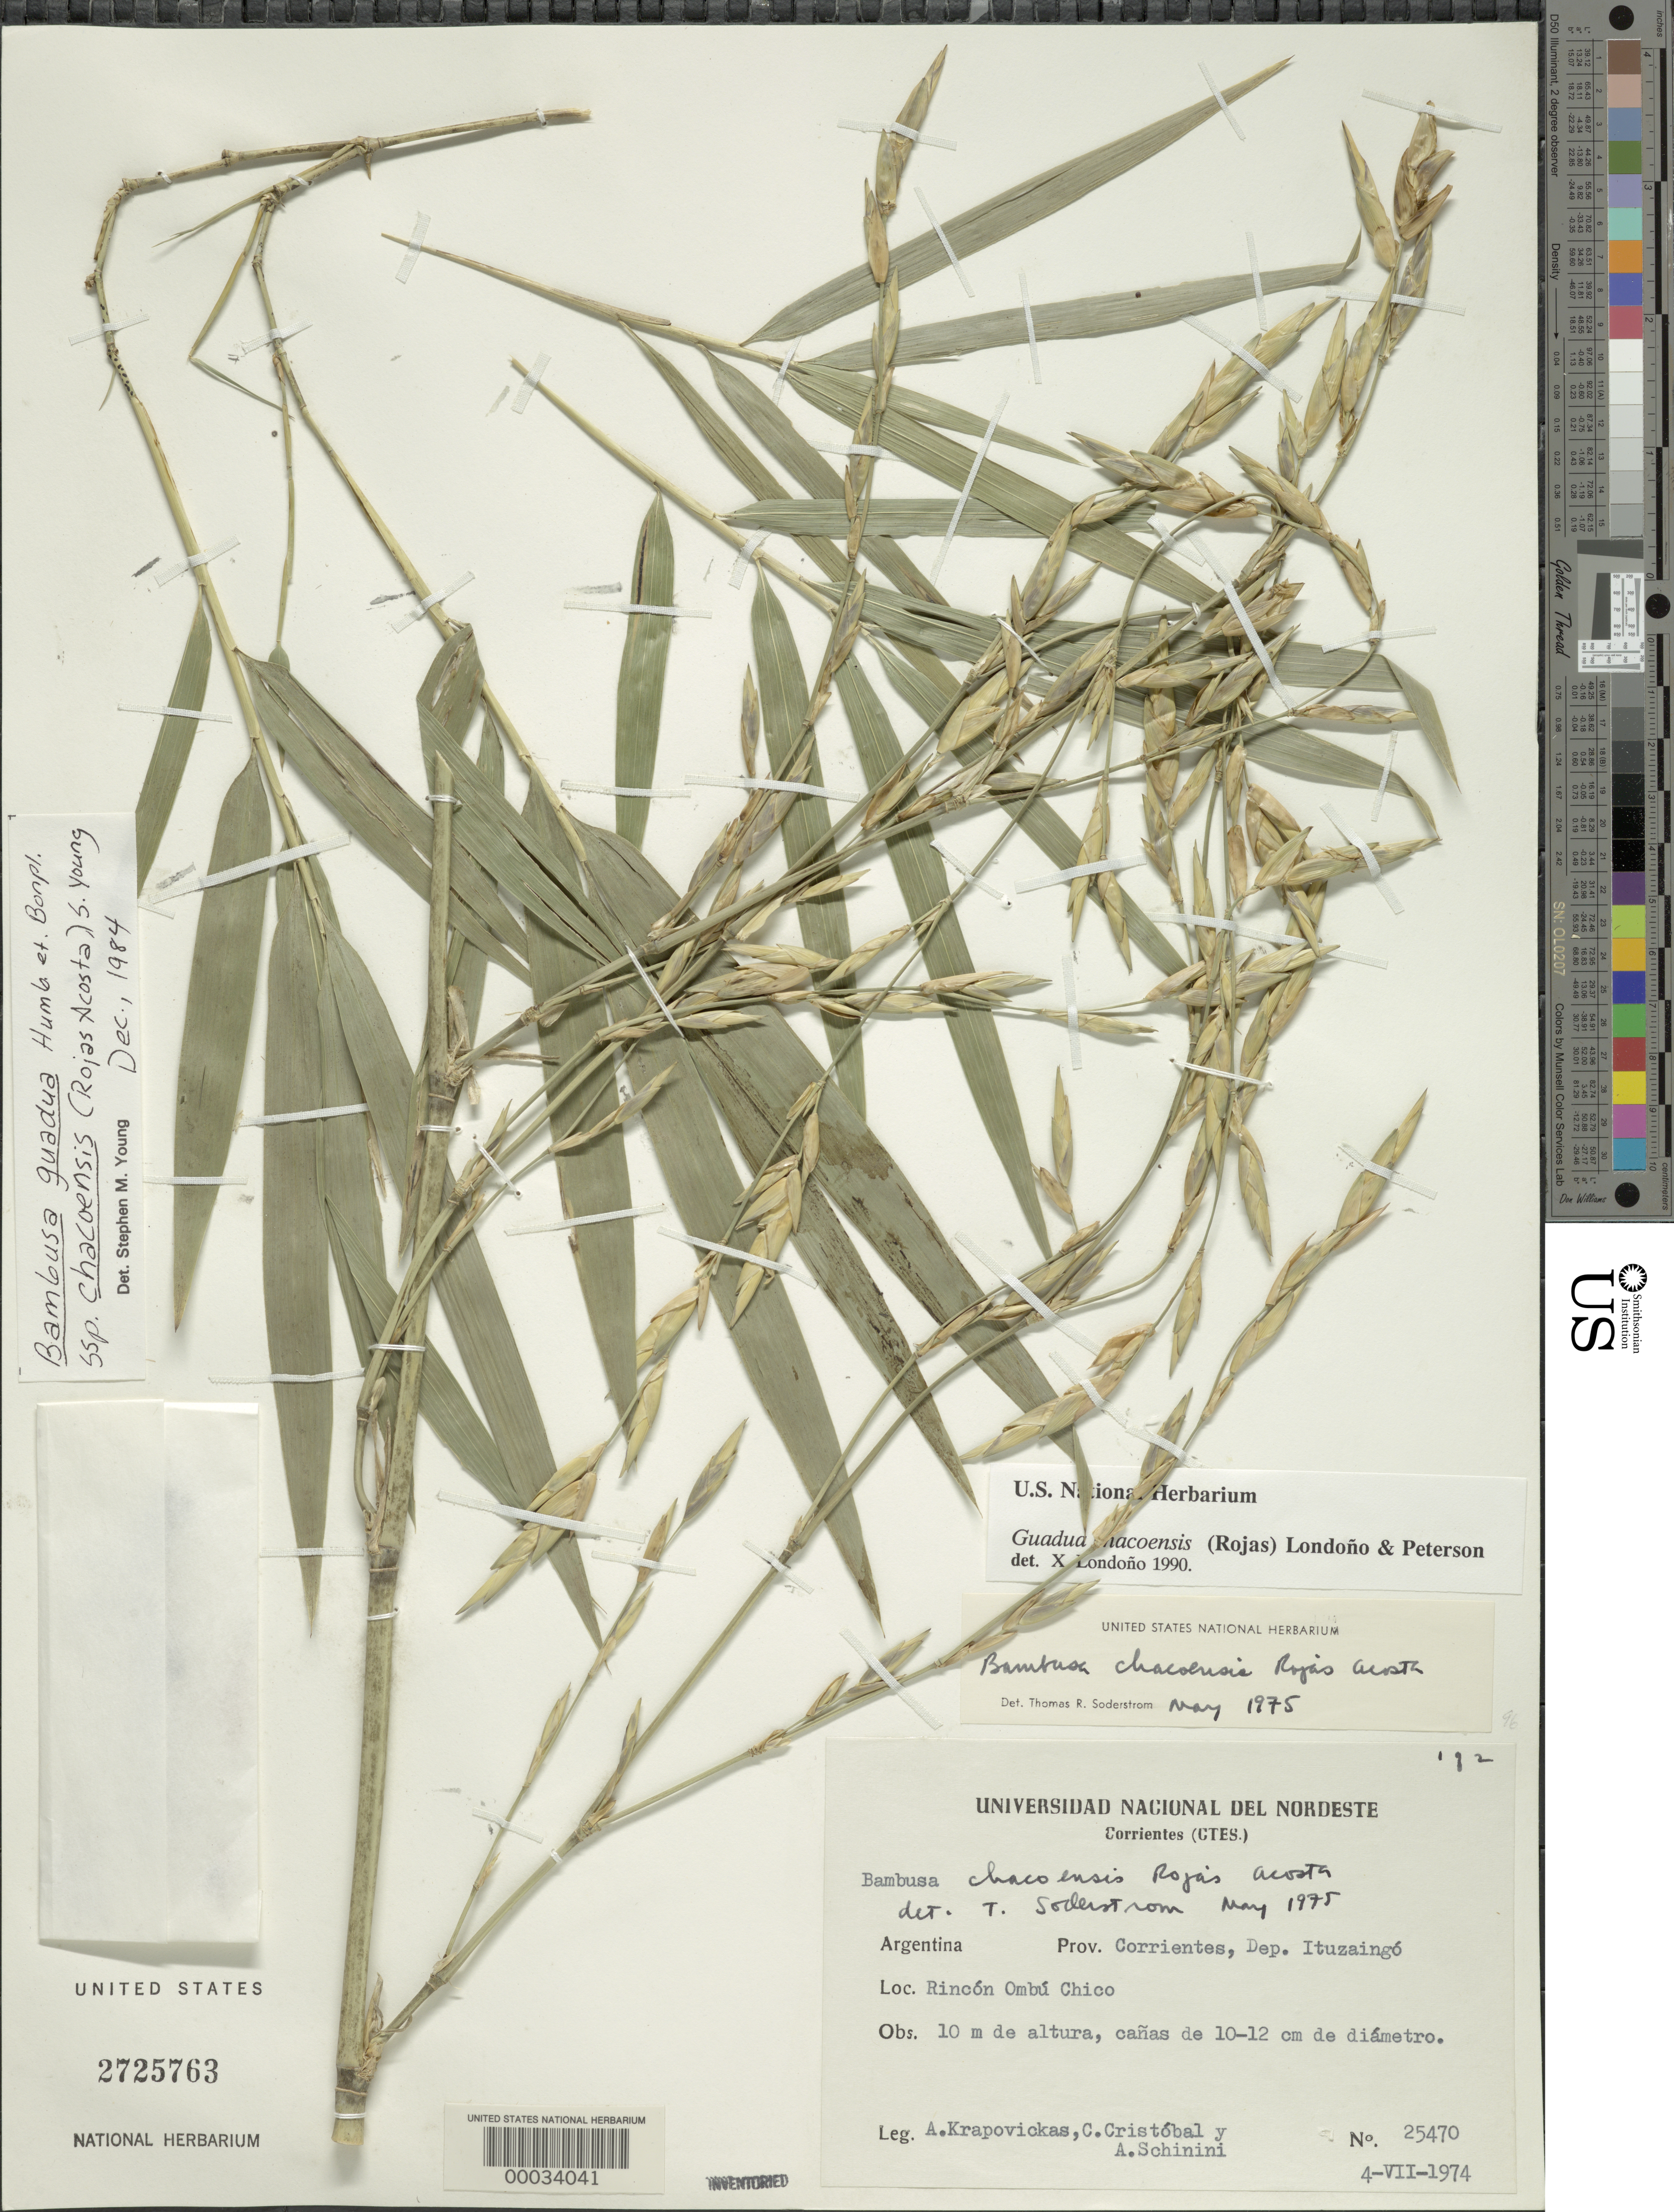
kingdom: Plantae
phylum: Tracheophyta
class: Liliopsida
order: Poales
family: Poaceae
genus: Guadua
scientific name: Guadua chacoensis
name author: (Rojas) Londoño & P.M. Peterson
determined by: Londoño, X., (TULV), Jardin Botanico "Juan Maria Cespedes"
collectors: A. Krapovickas, C. L. Cristóbal & A. Schinini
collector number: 25470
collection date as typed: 04 Jul 1974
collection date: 1974-07-04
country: Argentina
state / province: Corrientes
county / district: Ituzaingó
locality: Rincon Ombu Chico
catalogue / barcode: US 2725763